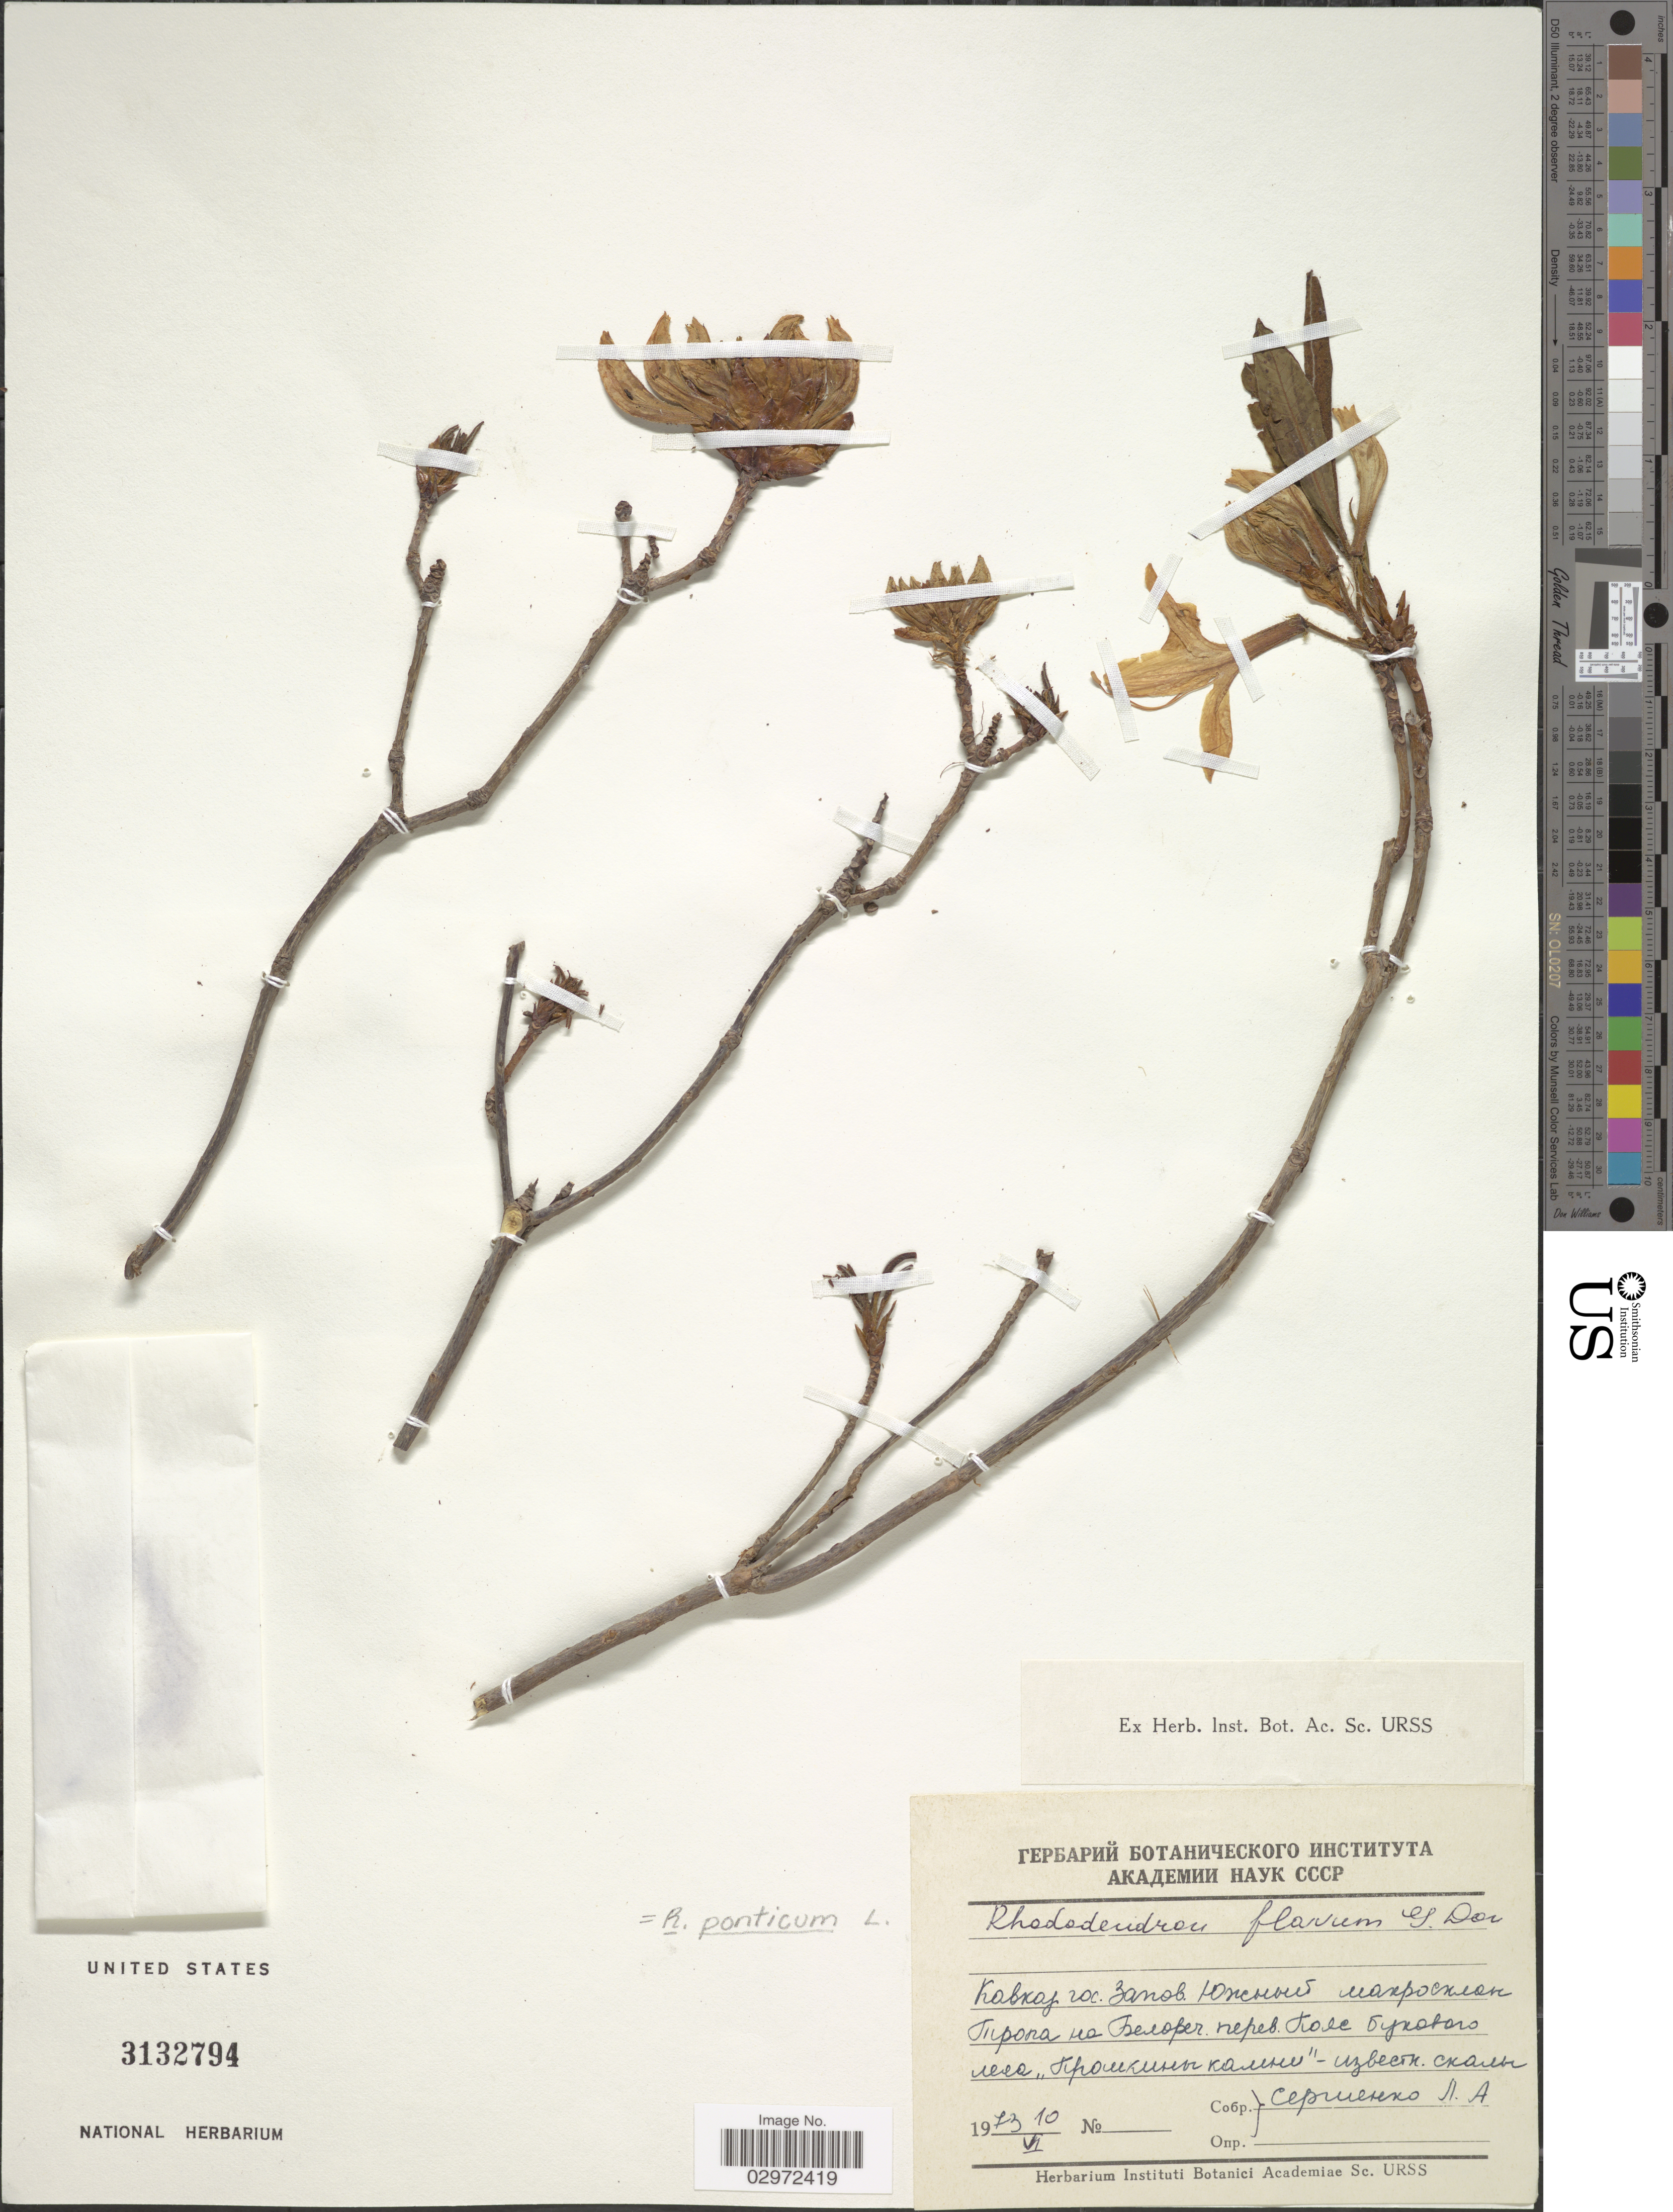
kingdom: Plantae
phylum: Tracheophyta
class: Magnoliopsida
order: Ericales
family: Ericaceae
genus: Rhododendron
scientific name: Rhododendron ponticum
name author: L.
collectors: L. Sergienko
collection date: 1973-06-10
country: Russian Federation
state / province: Krasnodar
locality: South Nature Reserve, trail to Belorechensky pereval, near "Proshkiny" Stones.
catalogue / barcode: US 3132794